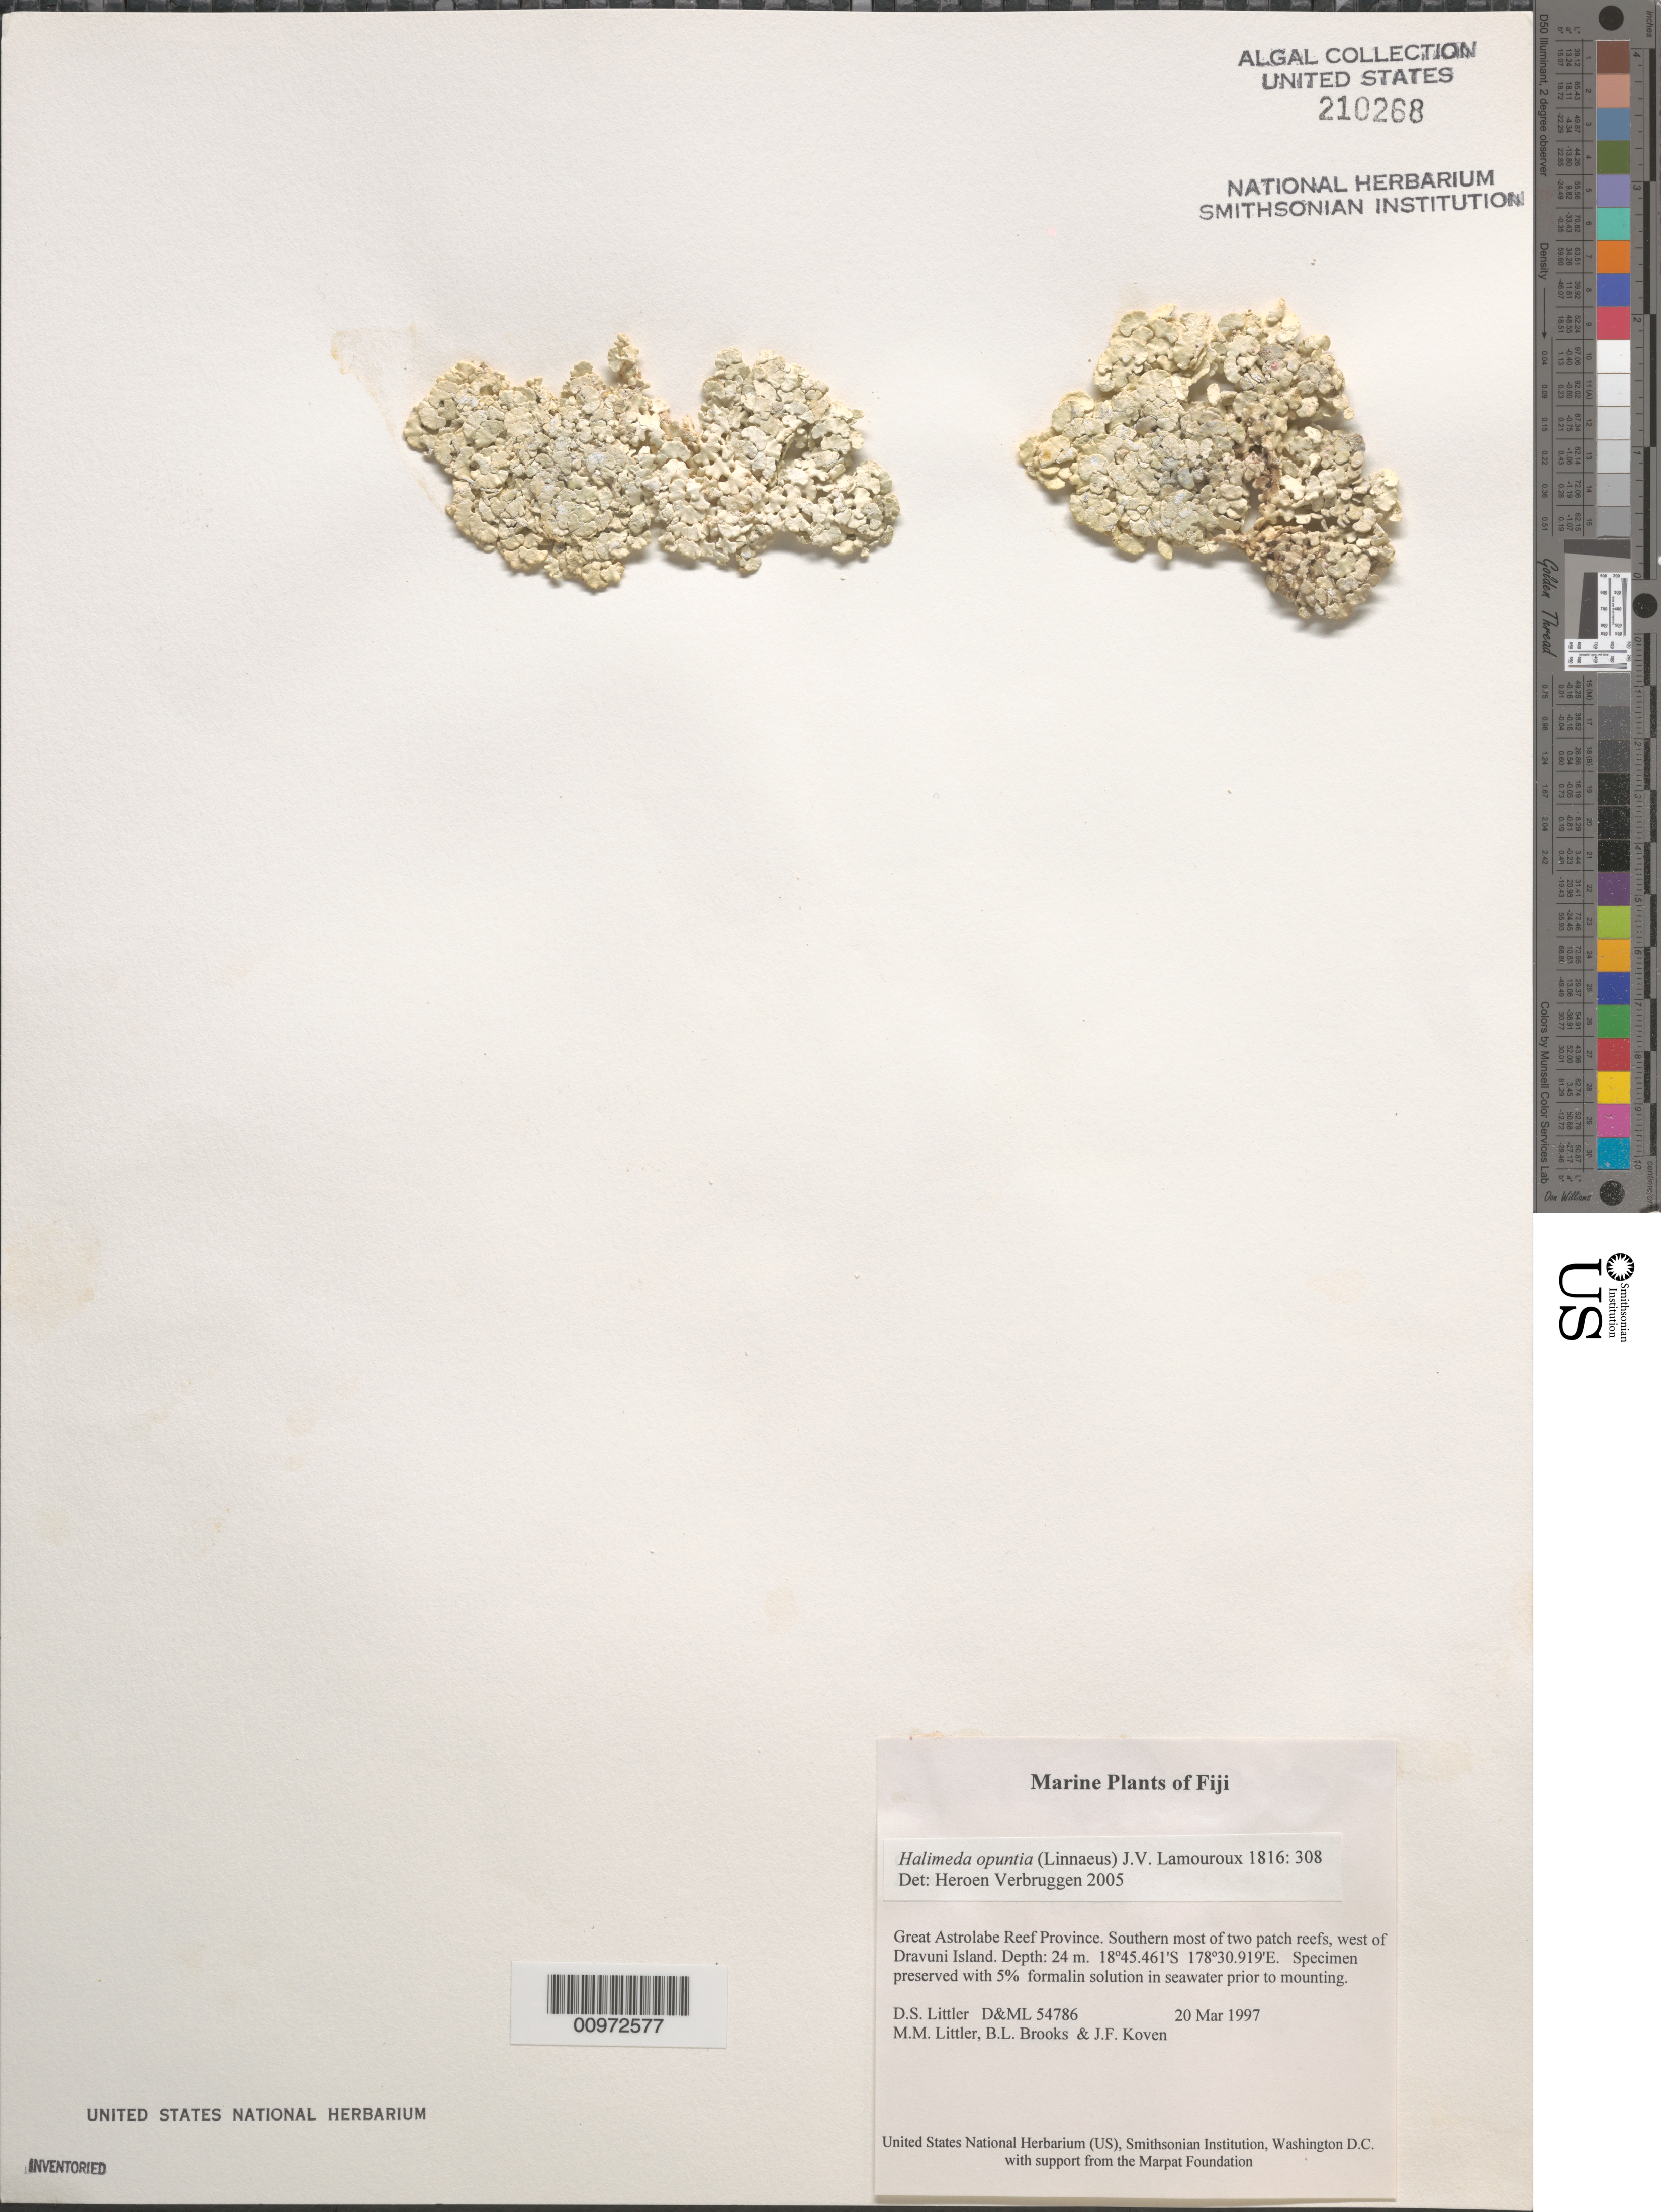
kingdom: Plantae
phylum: Chlorophyta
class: Ulvophyceae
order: Bryopsidales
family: Halimedaceae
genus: Halimeda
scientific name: Halimeda opuntia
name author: (L.) J.V.Lamouroux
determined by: Verbruggen, H.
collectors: D. S. Littler, M. M. Littler, B. Brooks & J. Koven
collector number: D&ML 54786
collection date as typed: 20 Mar 1997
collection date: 1997-03-20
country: Fiji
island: Great Astrolabe Reef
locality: Great Astrolabe Reef, west of Dravuni Island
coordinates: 18 45.461'S, 178 30.919'E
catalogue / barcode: US 210268